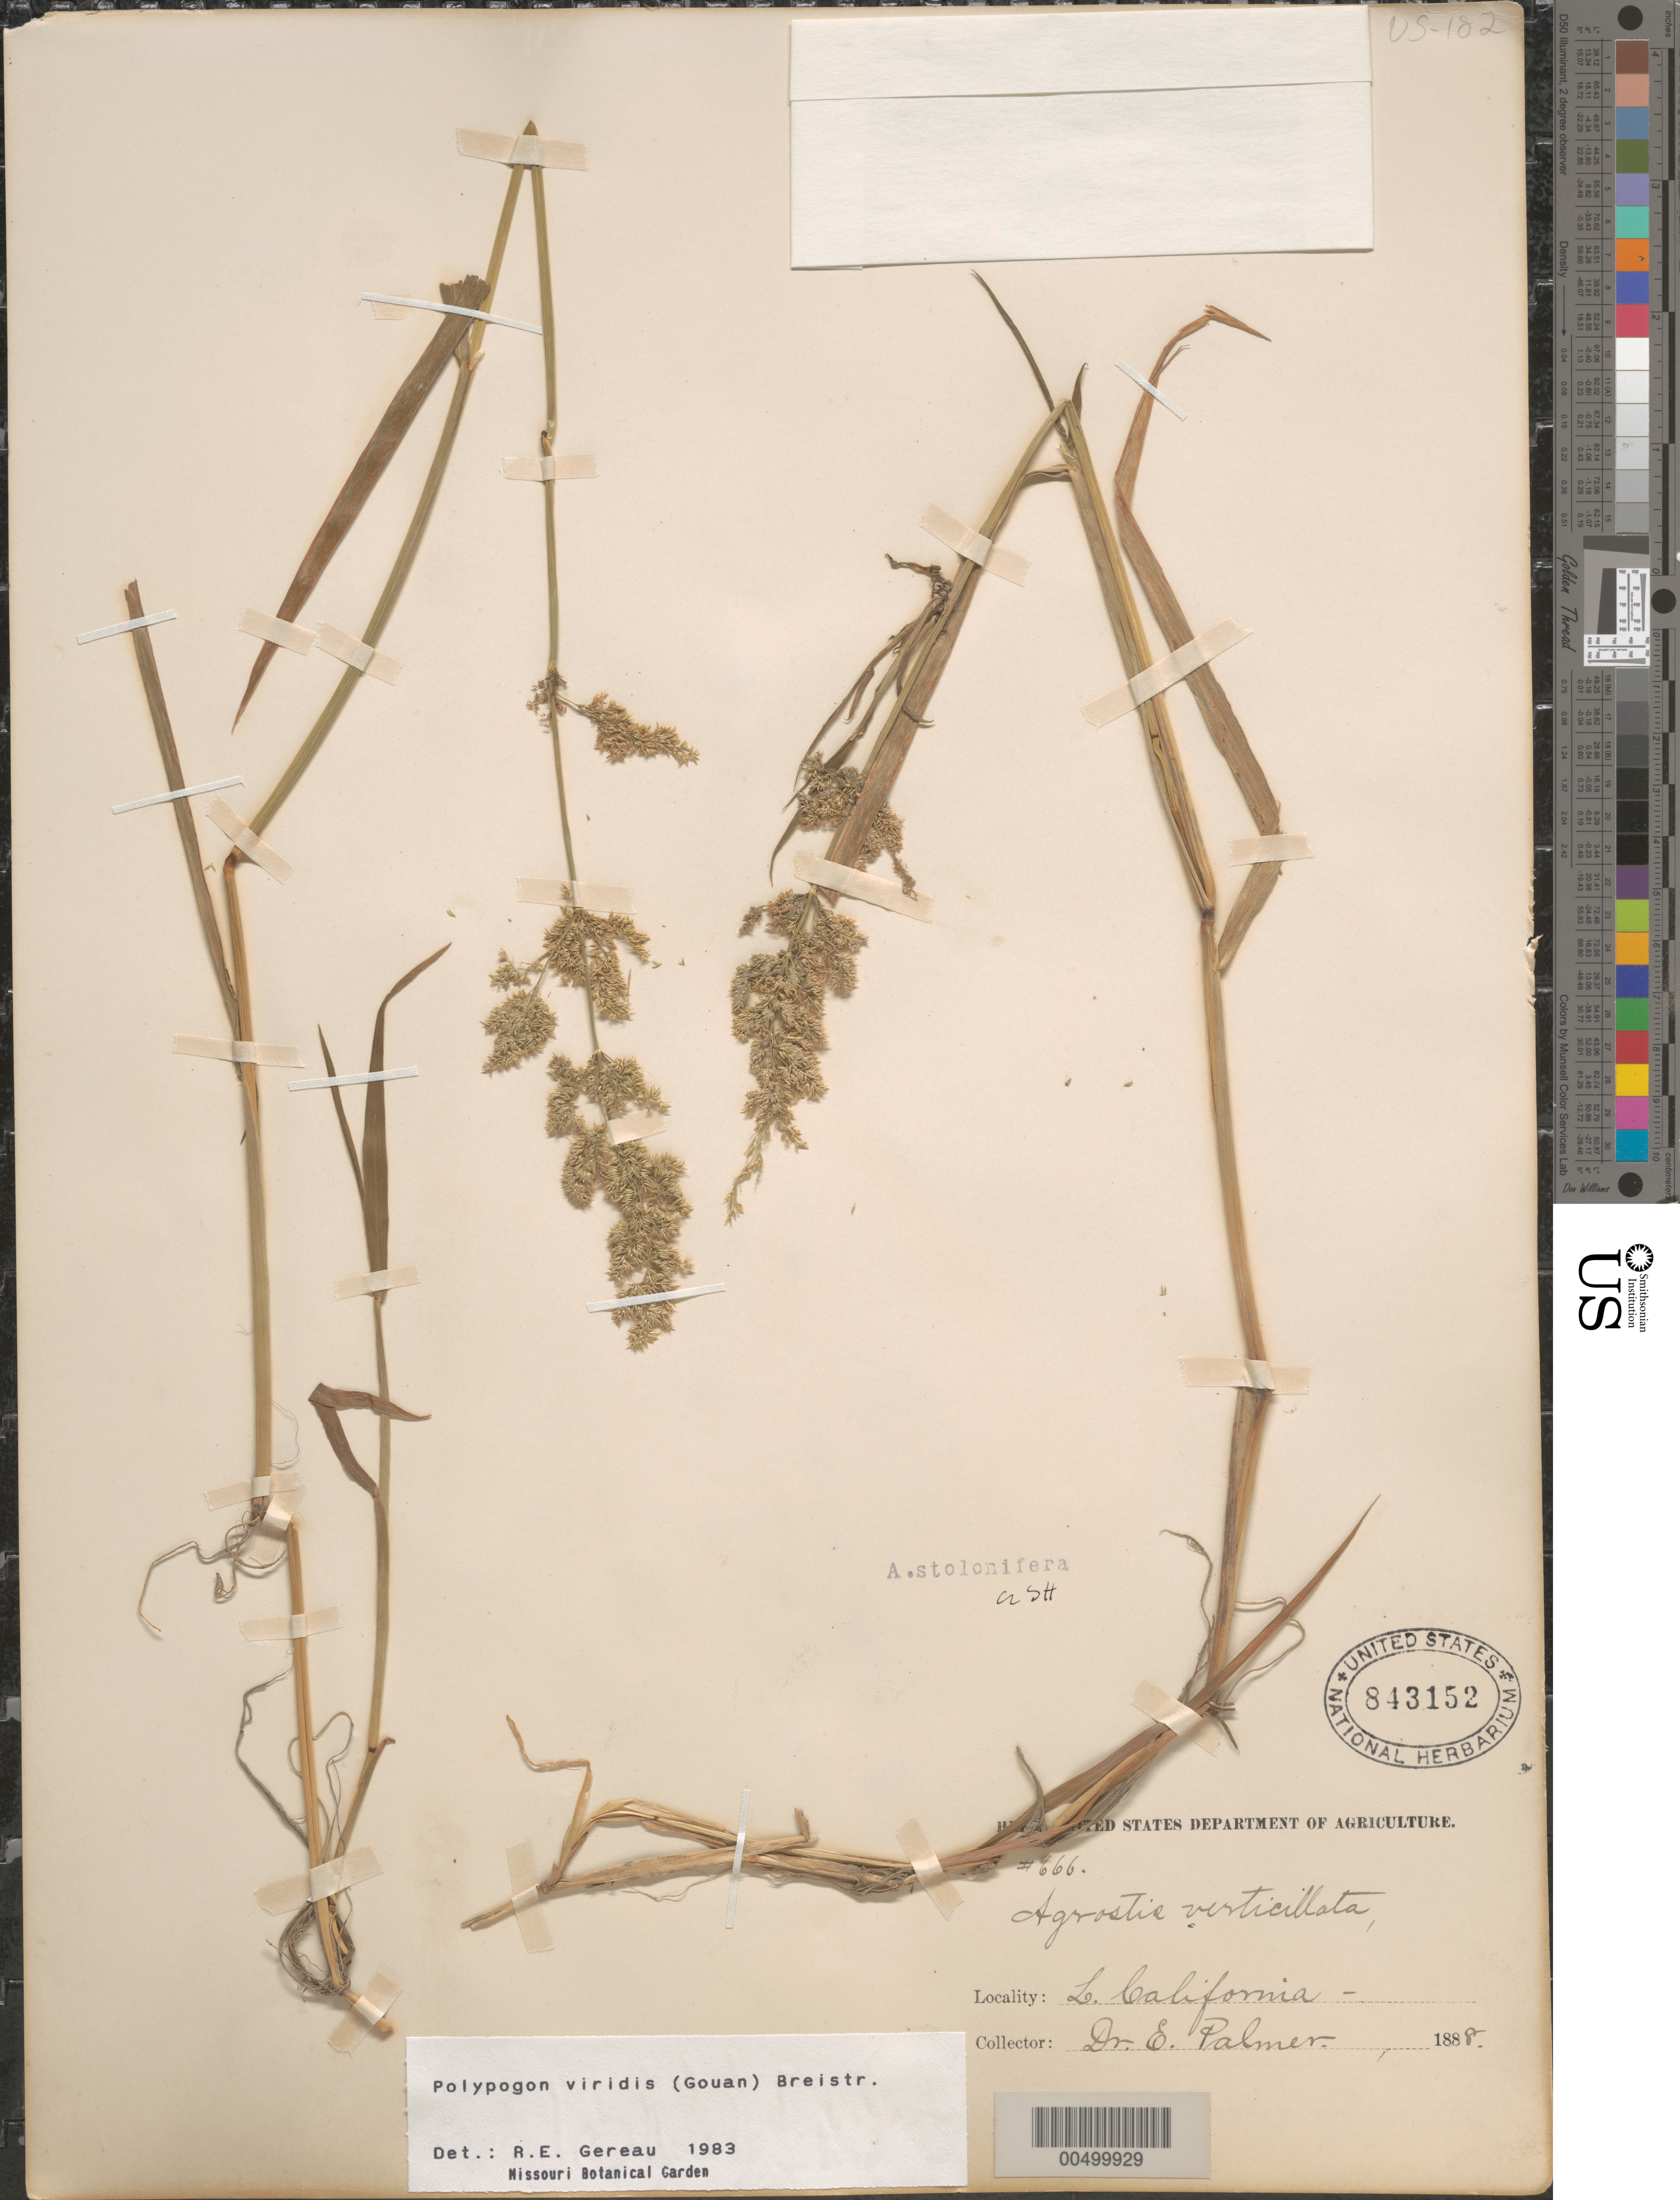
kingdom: Plantae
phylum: Tracheophyta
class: Liliopsida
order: Poales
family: Poaceae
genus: Polypogon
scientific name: Polypogon viridis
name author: (Gouan) Breistroffer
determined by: Gereau, R. E.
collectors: E. Palmer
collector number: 666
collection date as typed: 1888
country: Mexico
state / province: Baja California Norte / Baja California Sur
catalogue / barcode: US 843152